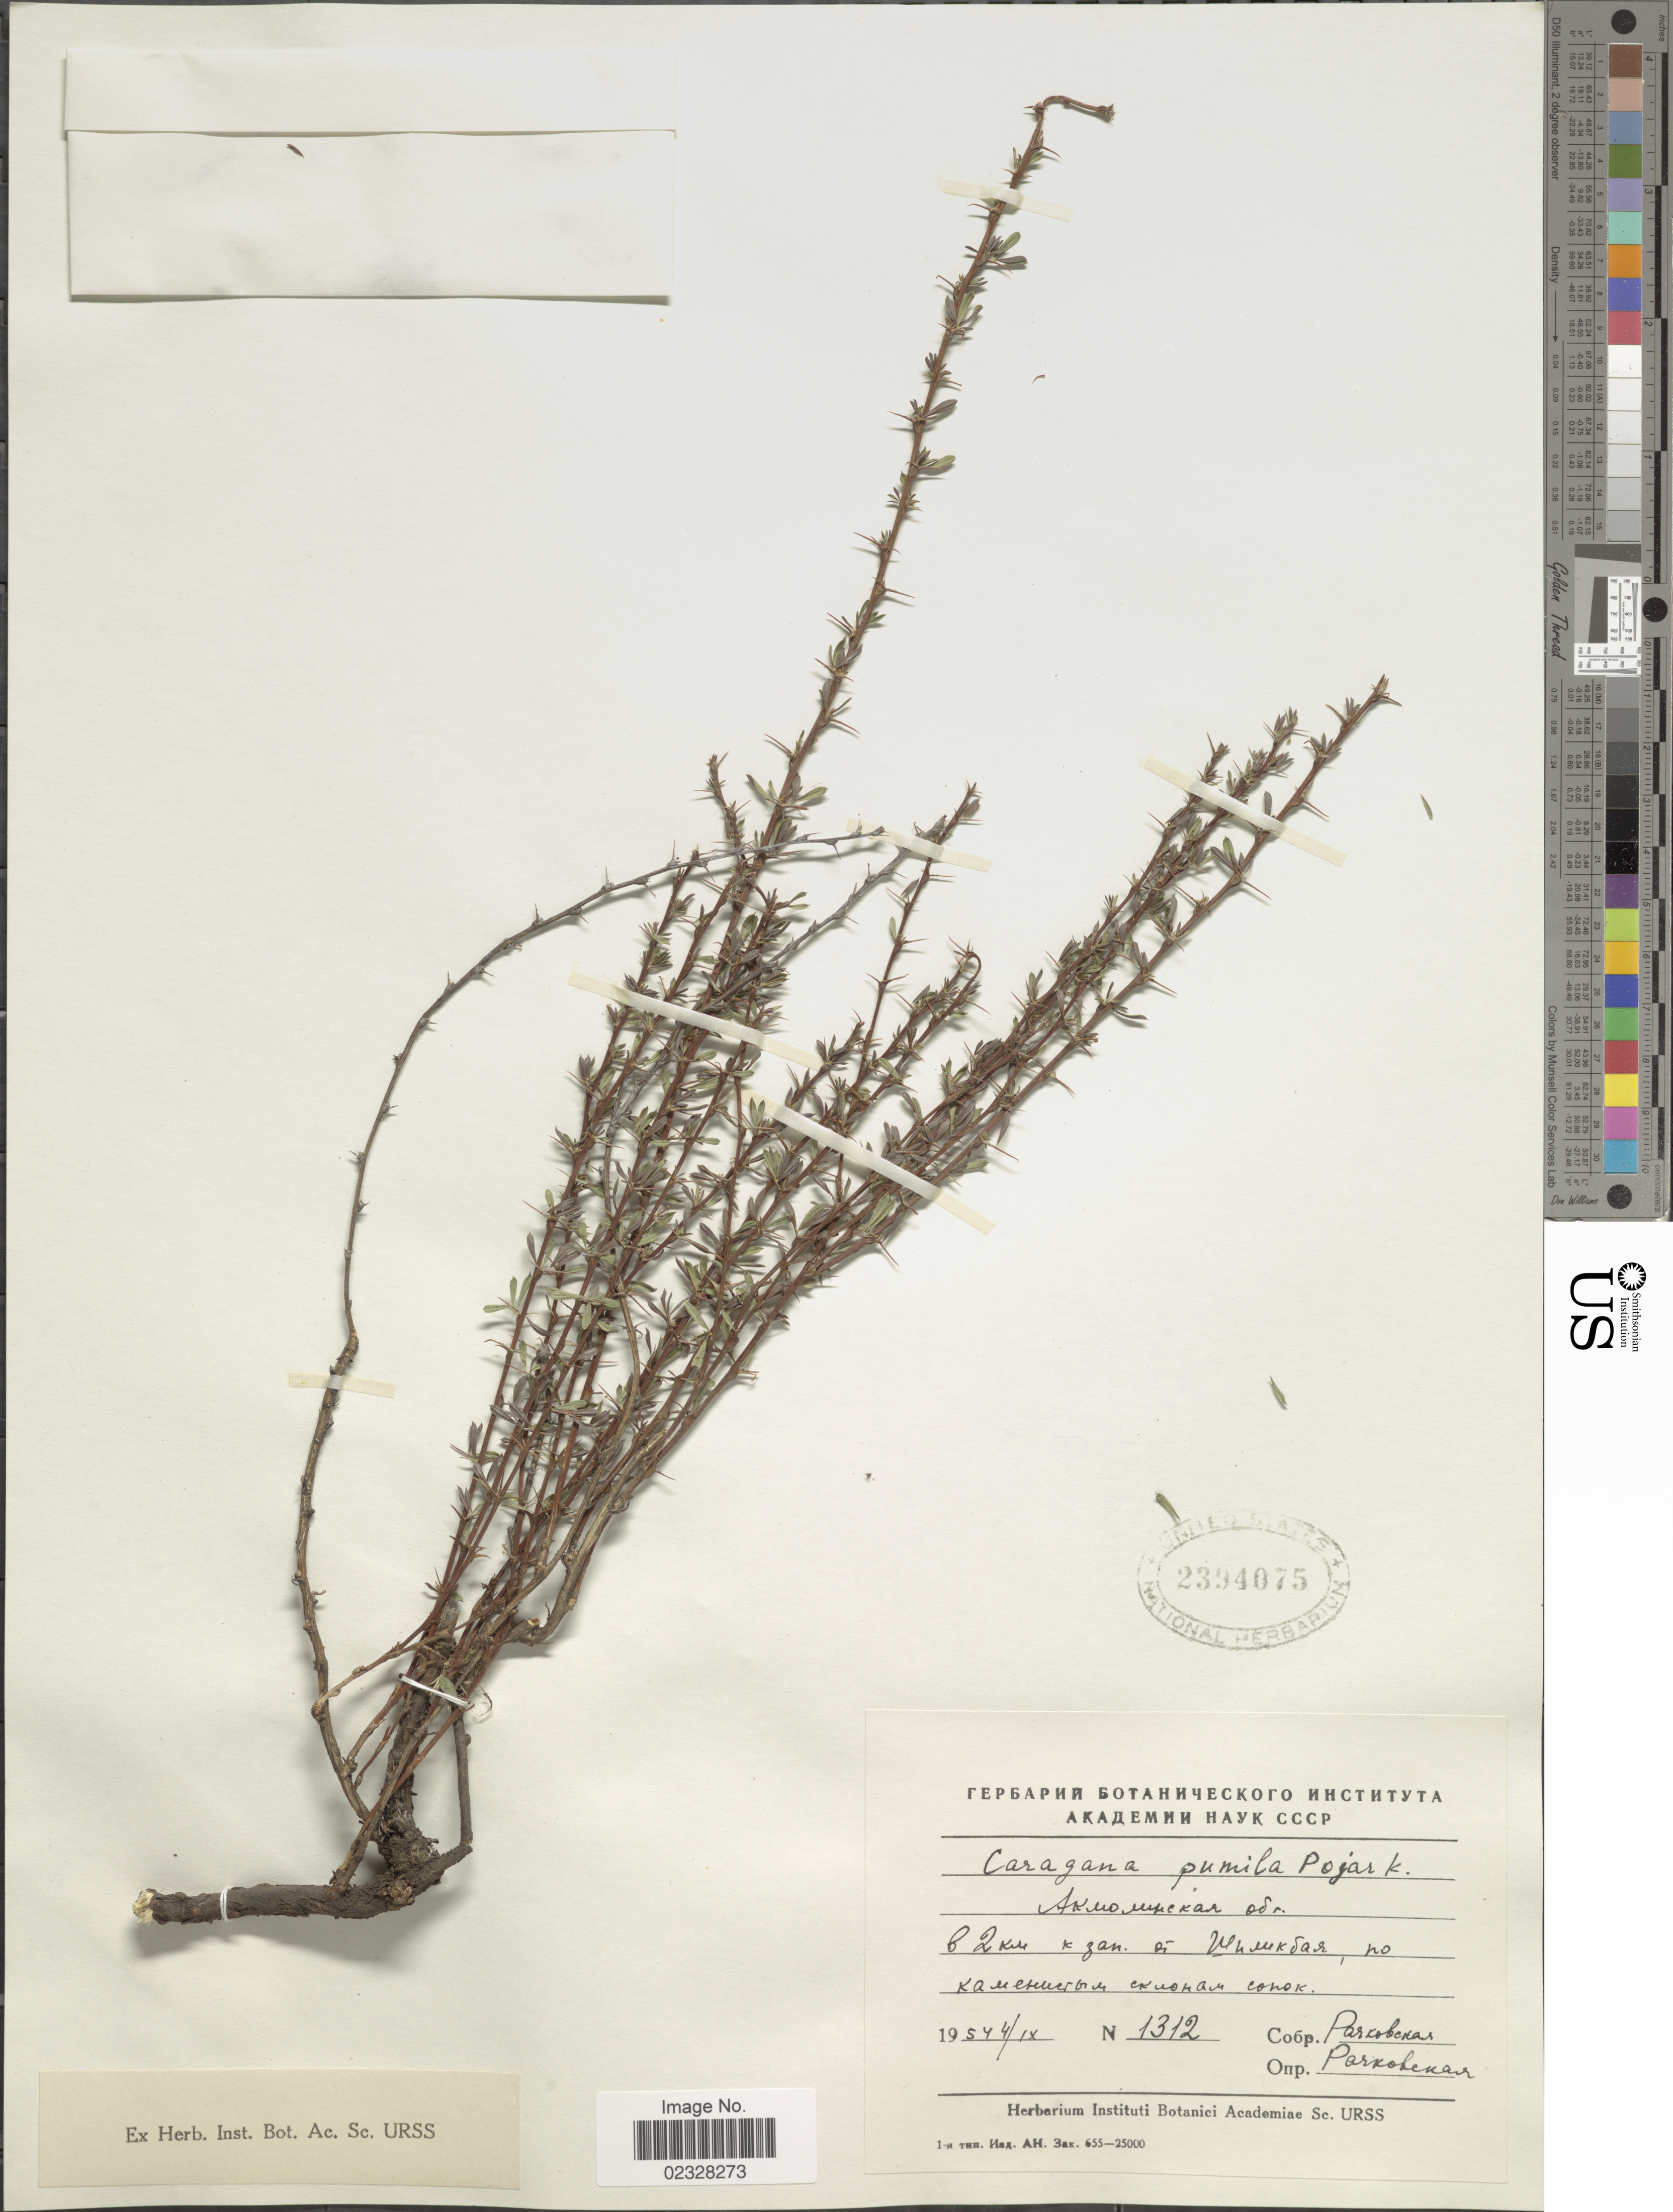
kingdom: Plantae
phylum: Tracheophyta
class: Magnoliopsida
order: Fabales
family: Fabaceae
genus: Caragana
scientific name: Caragana pumila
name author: Pojark.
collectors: Rachkovskaya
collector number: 1312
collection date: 1954-09-04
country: Kazakhstan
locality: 2 km W of Shilikbai, Akmola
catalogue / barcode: US 2394075